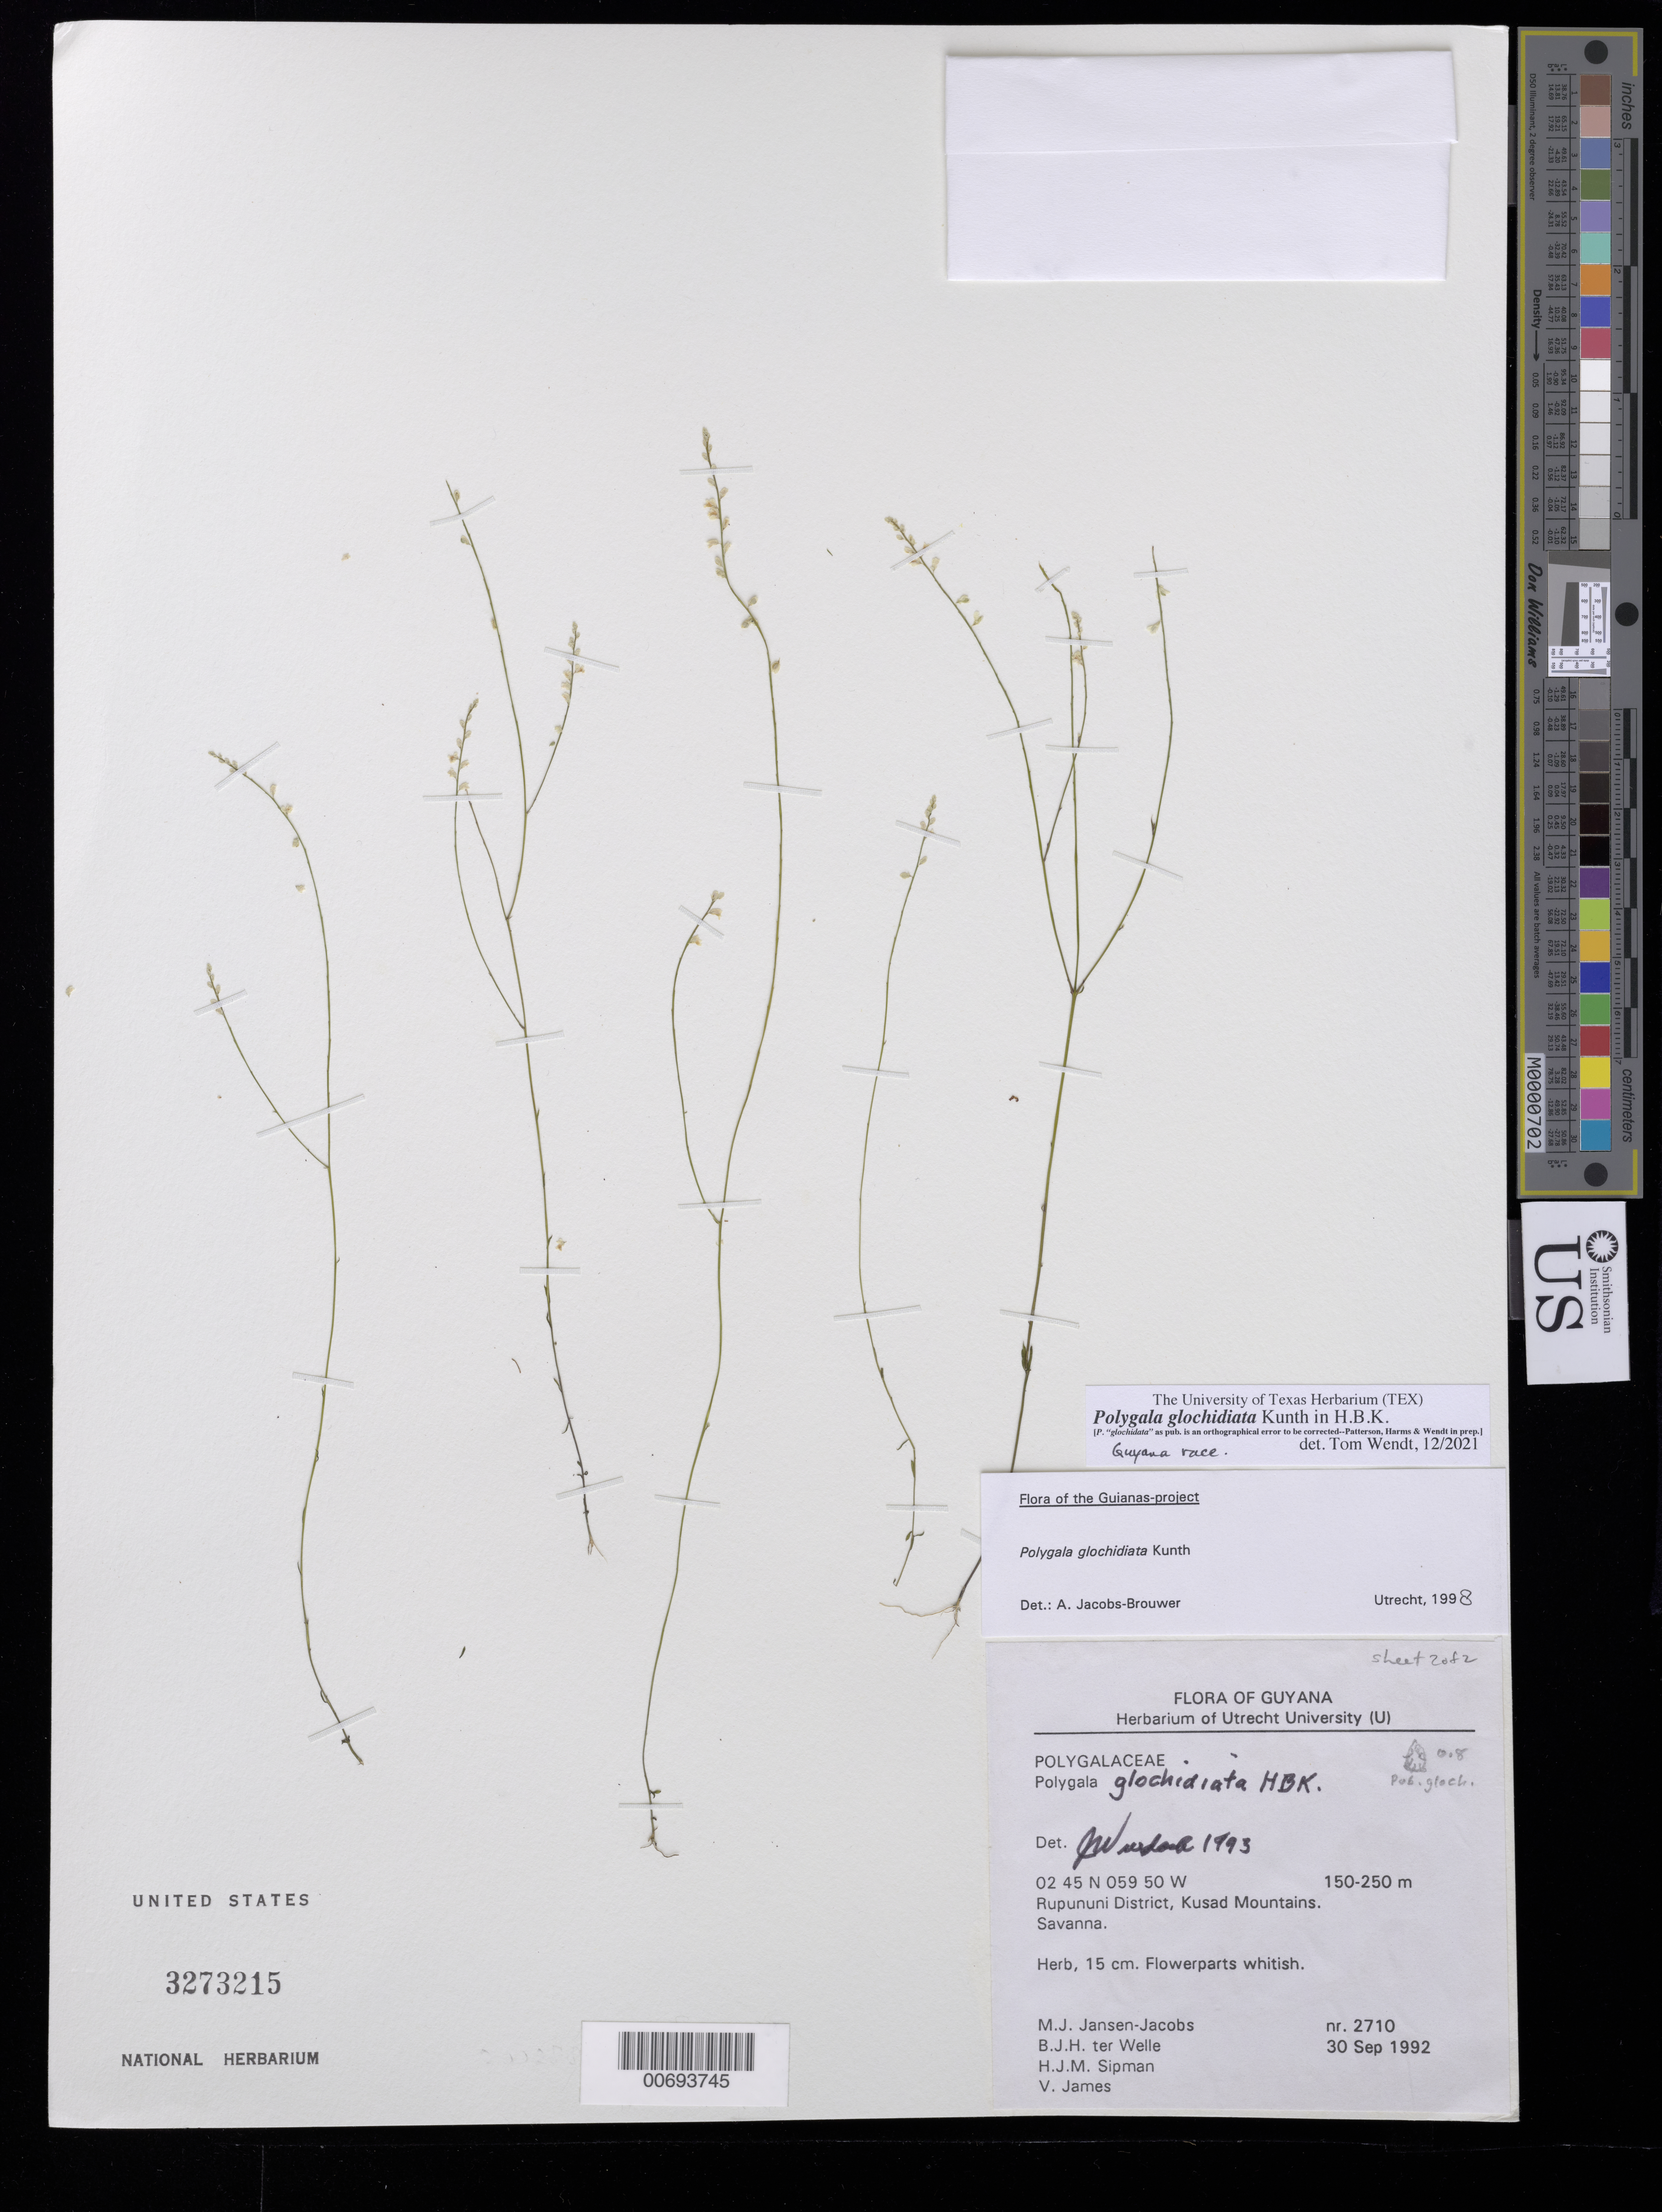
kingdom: Plantae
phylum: Tracheophyta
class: Magnoliopsida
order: Fabales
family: Polygalaceae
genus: Polygala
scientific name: Polygala glochidiata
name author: Kunth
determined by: Wendt, Thomas L.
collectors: M. J. Jansen-Jacobs, B. Welle, H. J. M. Sipman & V. James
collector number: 2710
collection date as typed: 30-Sep-92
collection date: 1992-09-30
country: Guyana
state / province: U. Takutu-U. Essequibo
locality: Kusad Mountains, Rupununi District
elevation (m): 150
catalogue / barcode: US 3273215